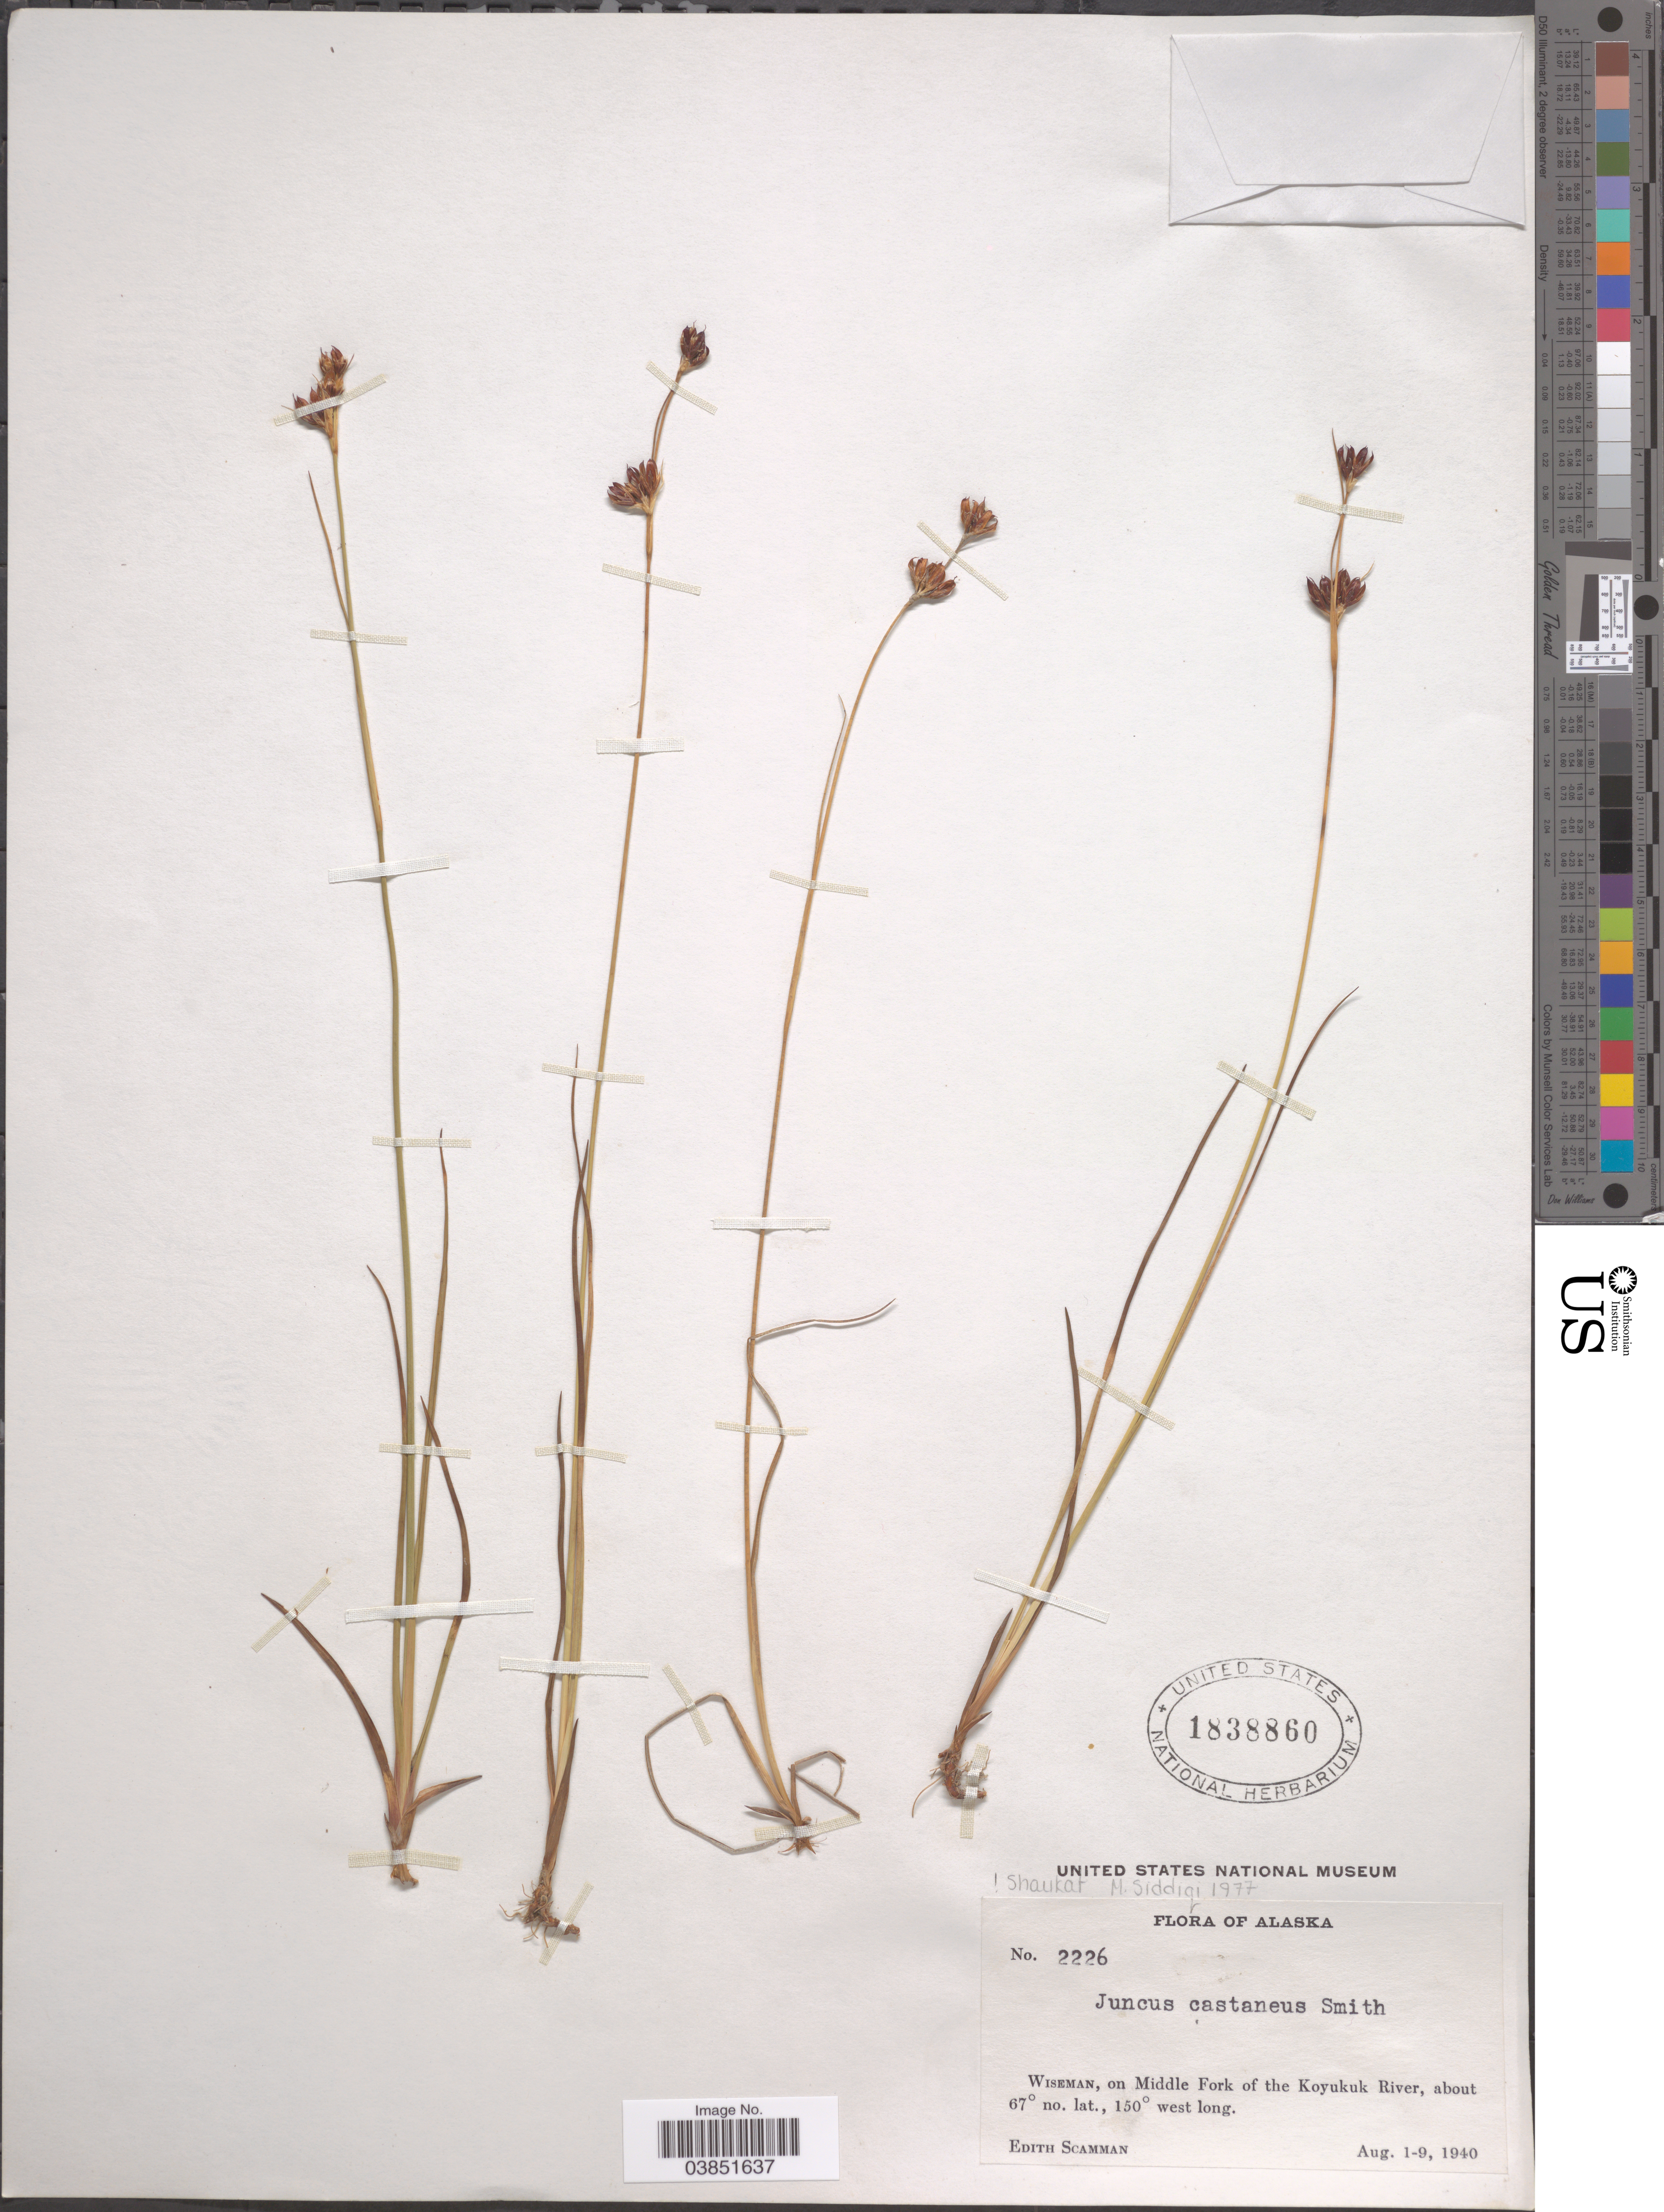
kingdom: Plantae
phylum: Tracheophyta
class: Liliopsida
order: Poales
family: Juncaceae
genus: Juncus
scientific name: Juncus castaneus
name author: Sm.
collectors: E. Scamman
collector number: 2226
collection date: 1940-08-01/1940-08-09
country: United States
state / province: Alaska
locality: Wiseman, on Middle Fork of the Koyukuk River.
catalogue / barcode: US 1838860